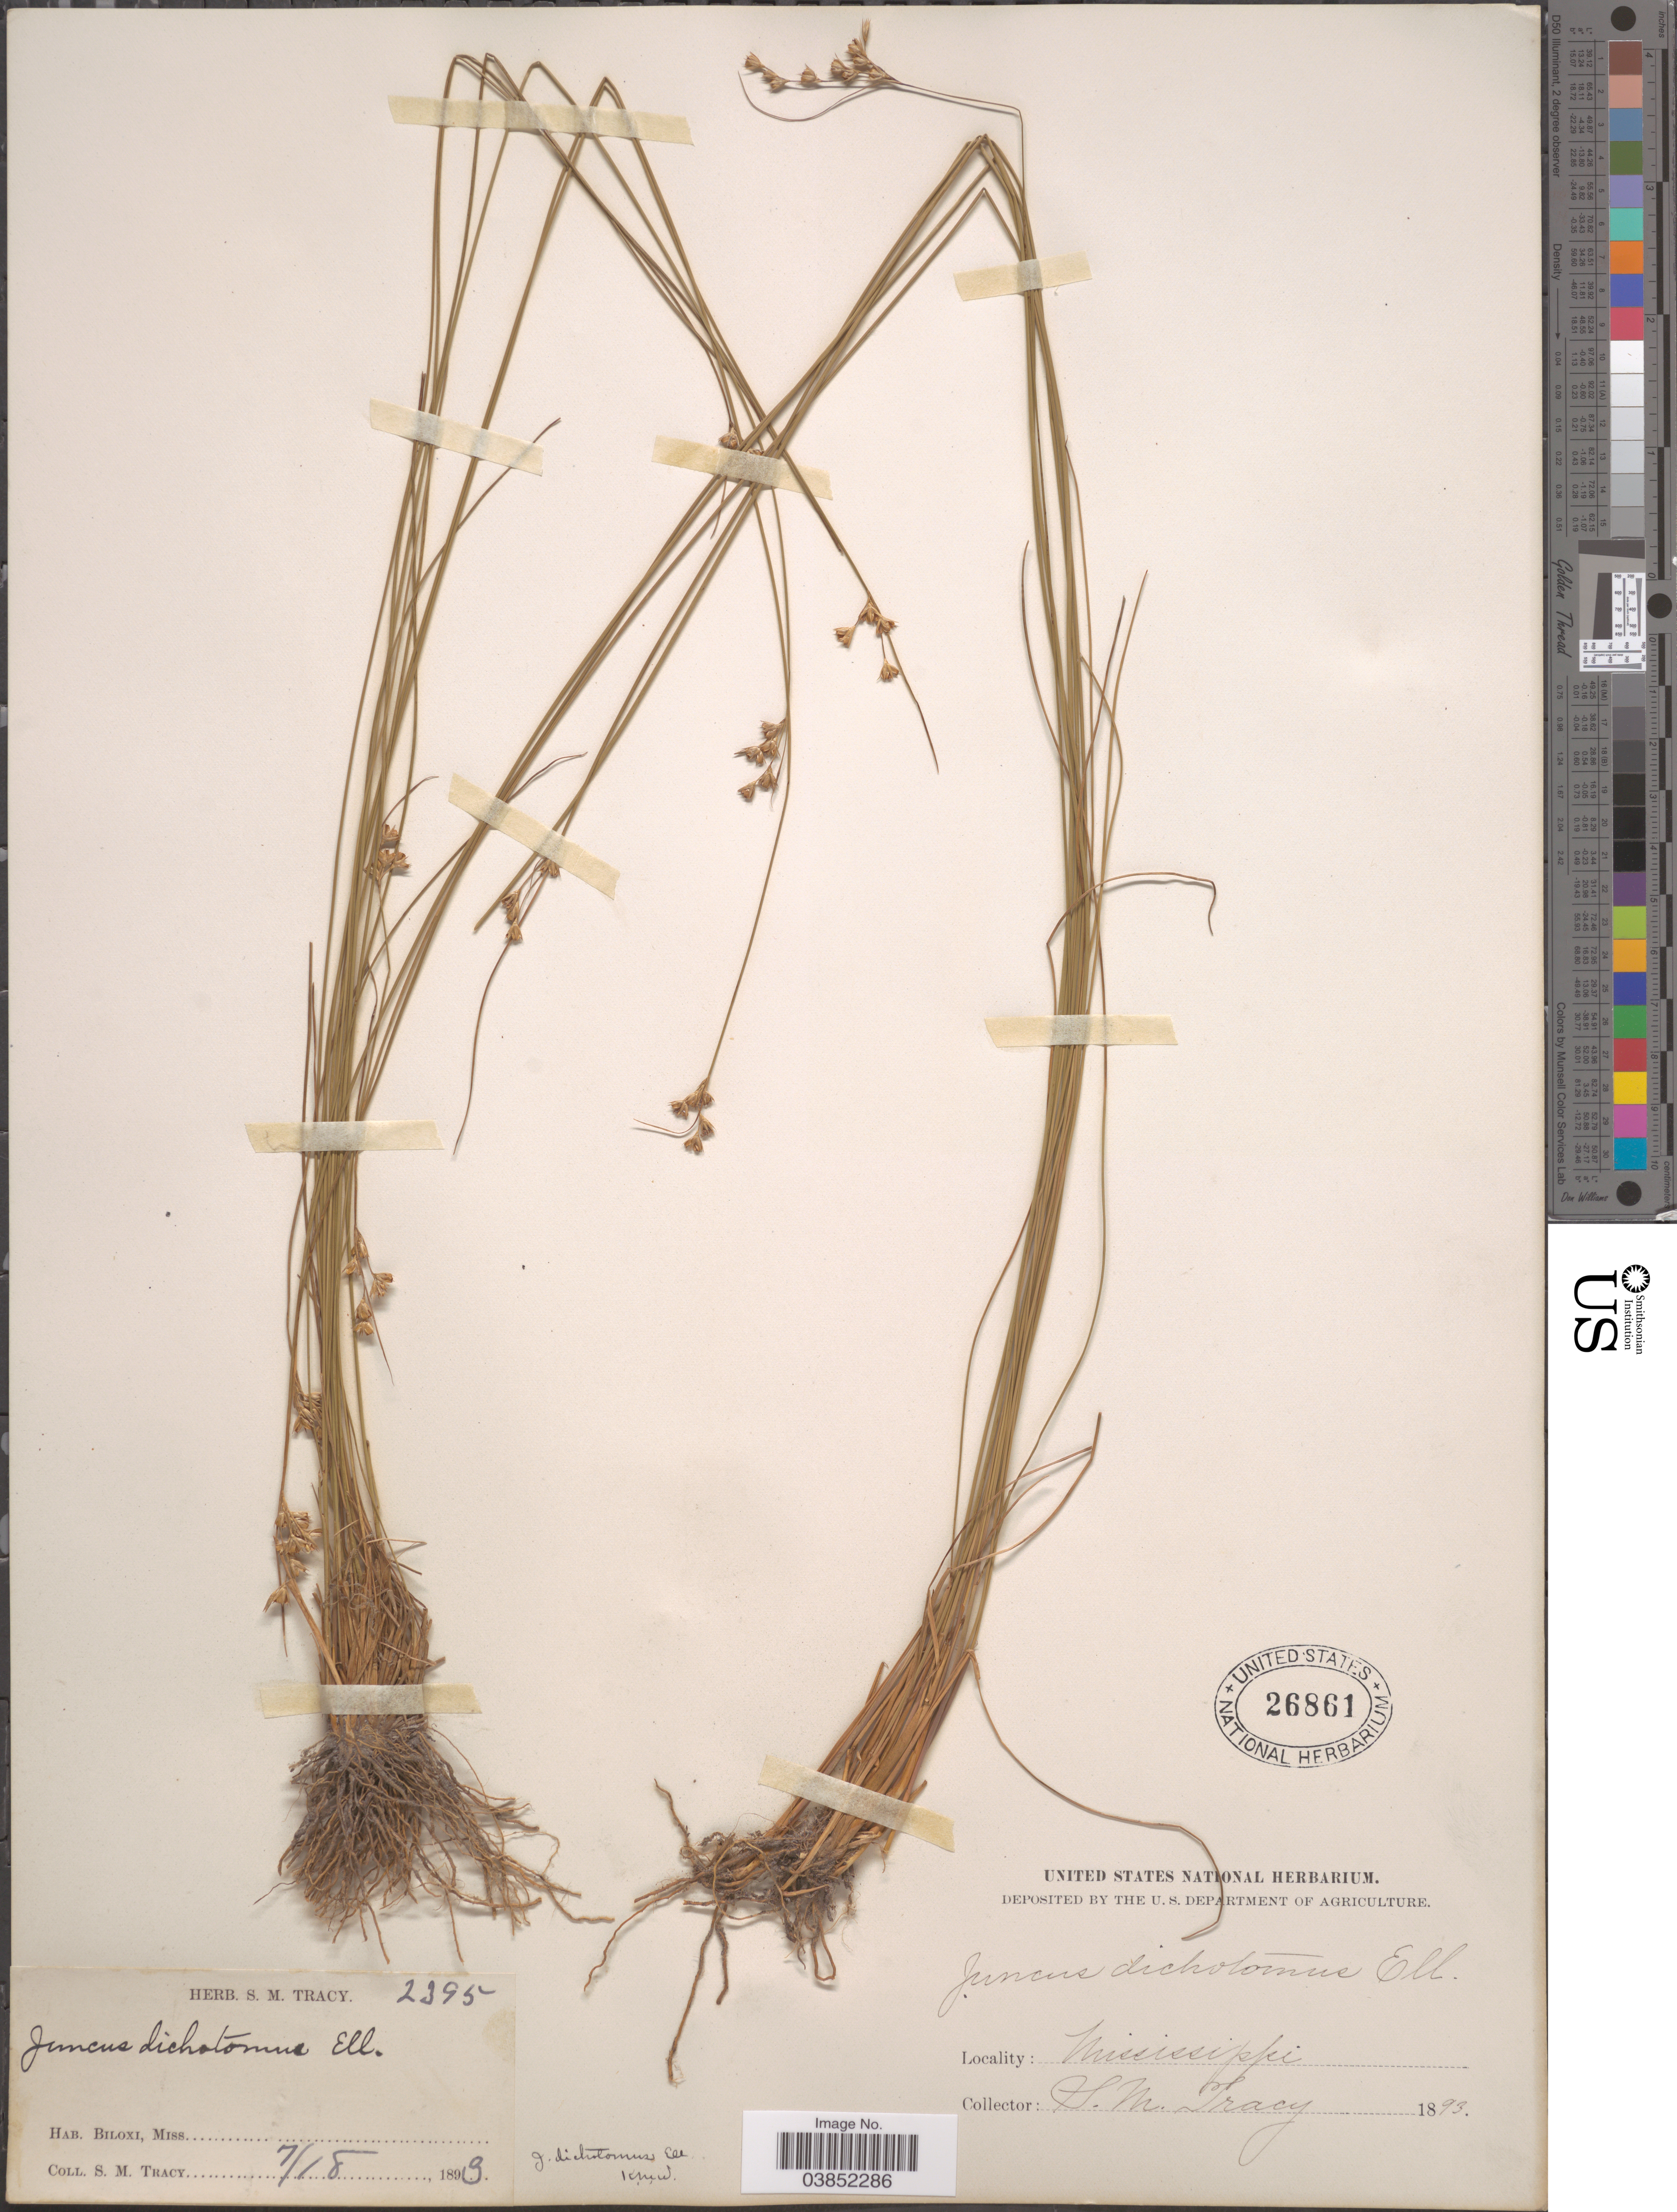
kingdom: Plantae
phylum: Tracheophyta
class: Liliopsida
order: Poales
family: Juncaceae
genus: Juncus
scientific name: Juncus dichotomus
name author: Elliott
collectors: S. M. Tracy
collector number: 2395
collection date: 1893-07-18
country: United States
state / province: Mississippi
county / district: Harrison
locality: Biloxi.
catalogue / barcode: US 26861